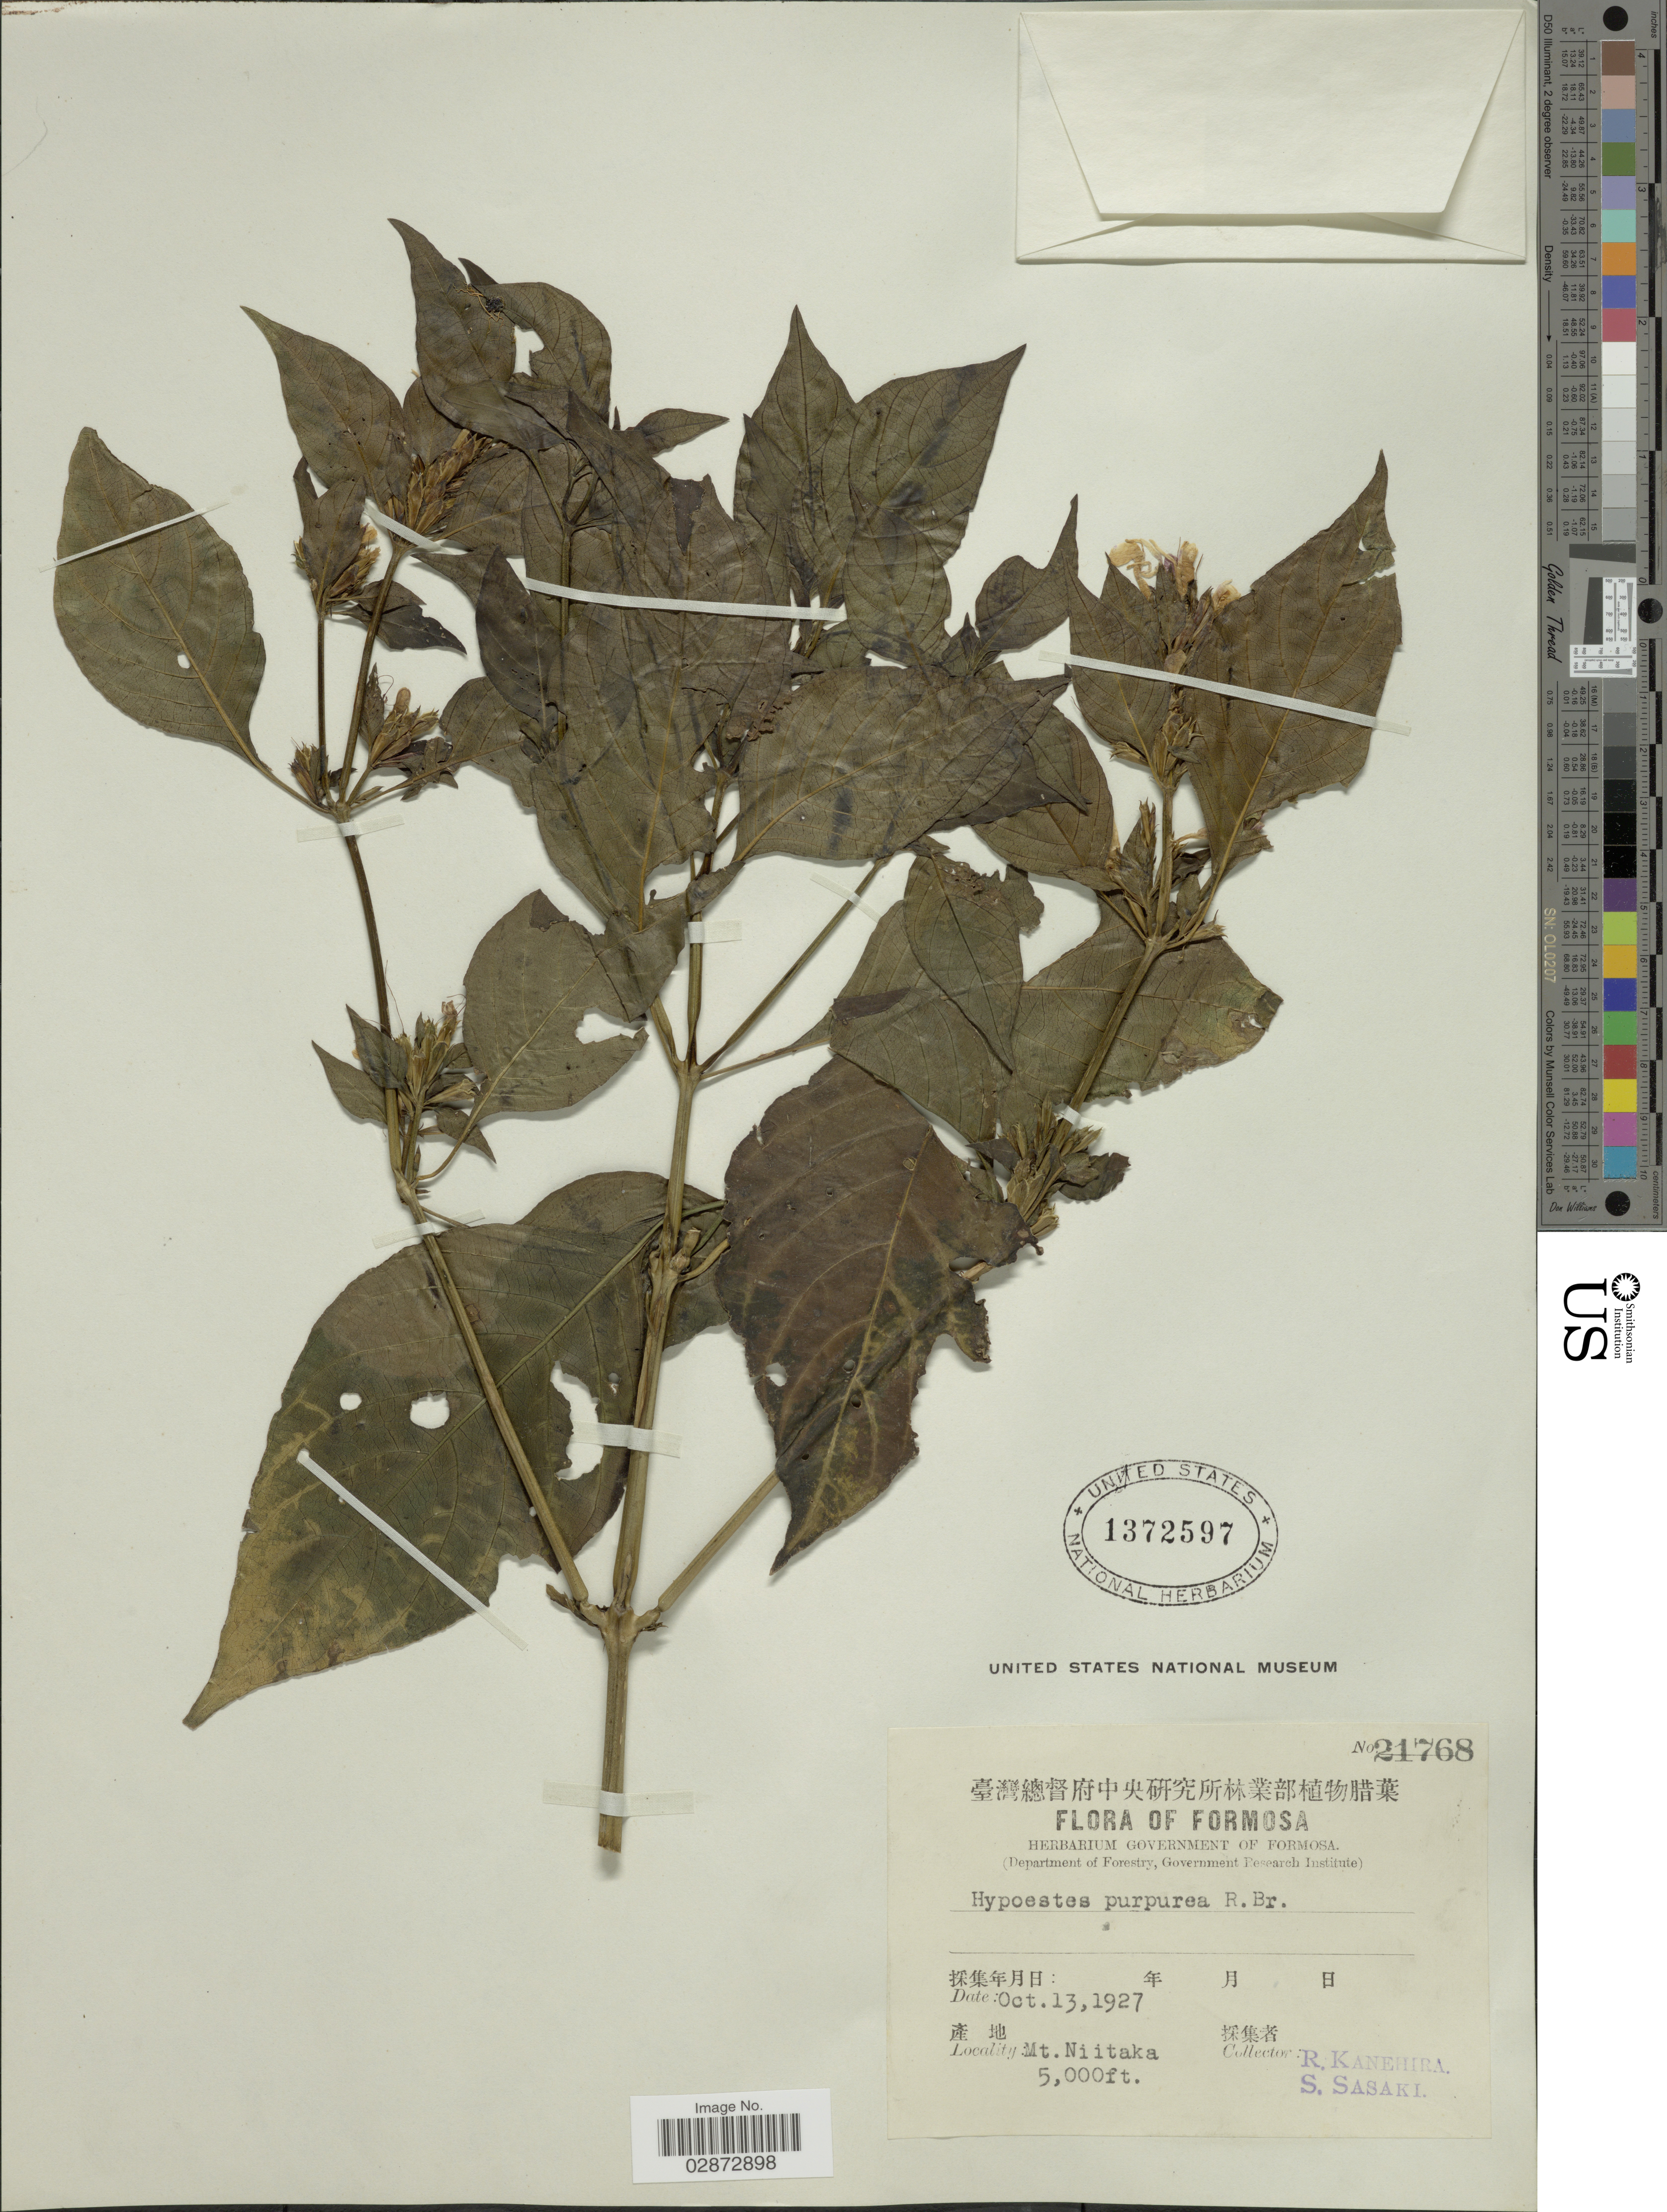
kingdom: Plantae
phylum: Tracheophyta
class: Magnoliopsida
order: Lamiales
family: Acanthaceae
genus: Hypoestes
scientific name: Hypoestes purpurea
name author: R. Br.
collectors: R. Kanehira & S. Sasaki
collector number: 21768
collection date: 1927-10-13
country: Taiwan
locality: Formosa, Mt. Niitaka.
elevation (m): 1524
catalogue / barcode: US 1372597